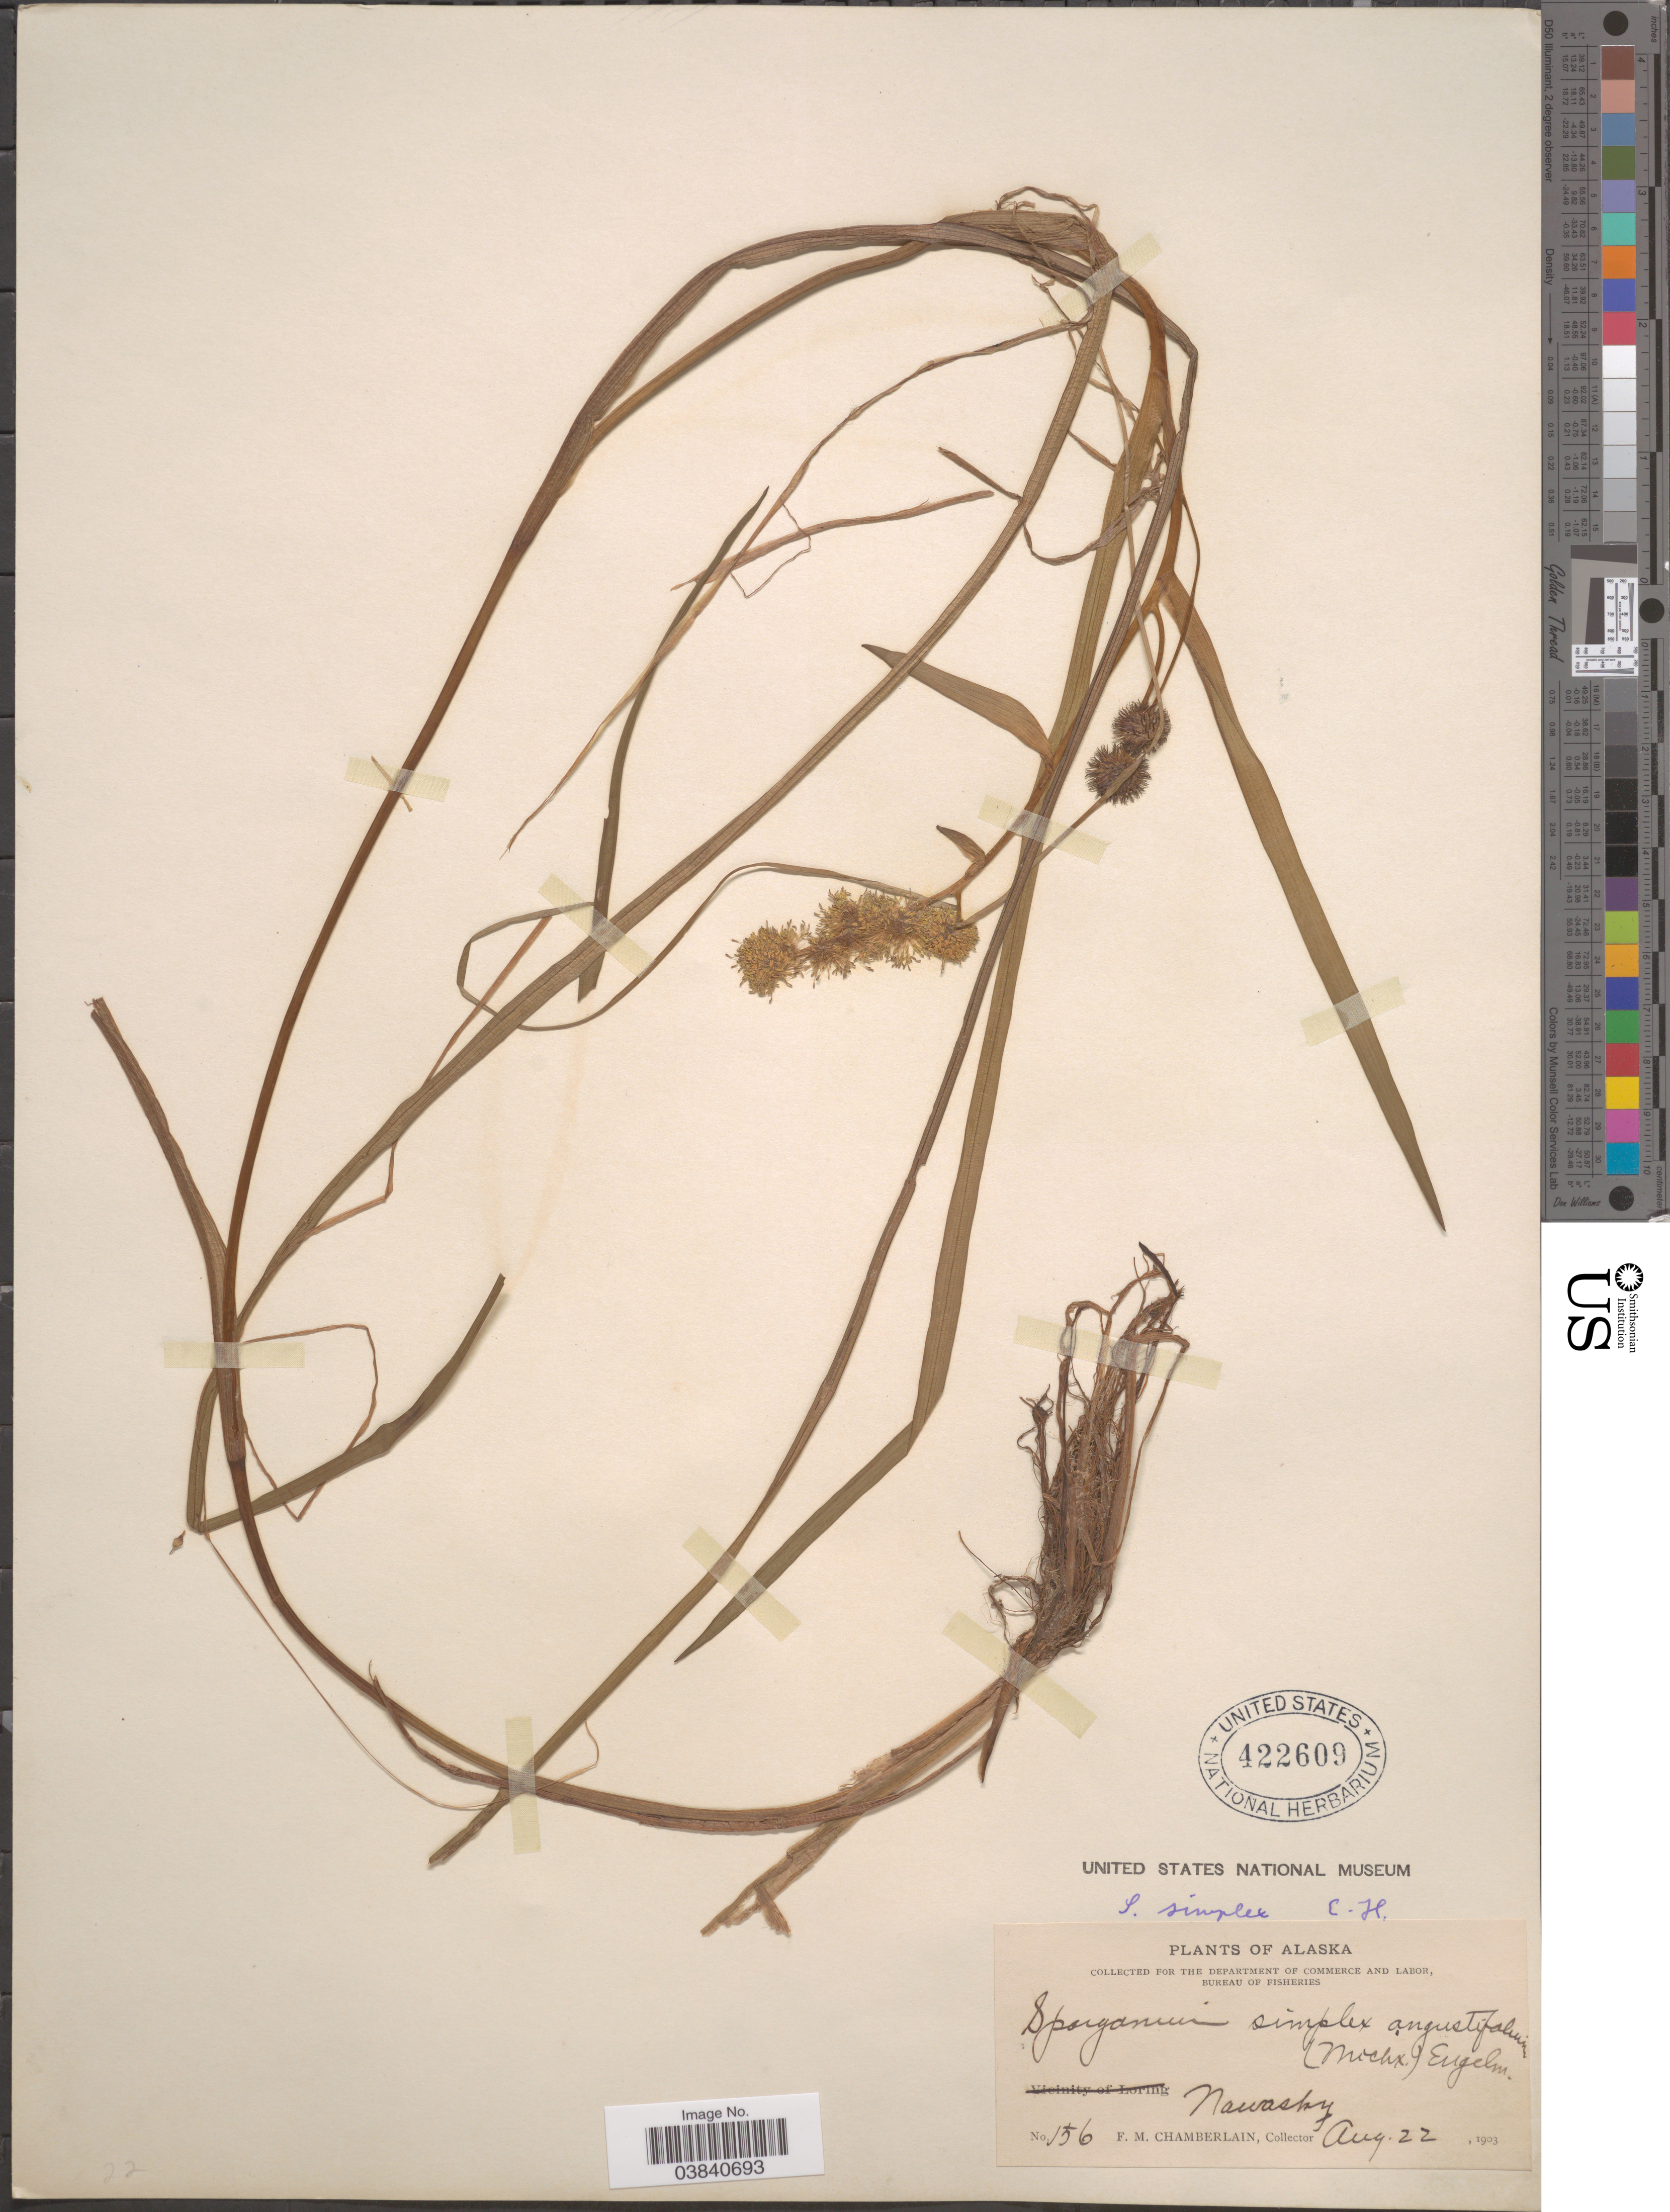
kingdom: Plantae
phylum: Tracheophyta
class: Liliopsida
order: Poales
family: Typhaceae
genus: Sparganium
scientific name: Sparganium simplex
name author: Huds.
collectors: F. Chamberlain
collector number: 156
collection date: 1903-08-22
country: United States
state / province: Alaska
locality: Nawashy.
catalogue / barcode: US 422609